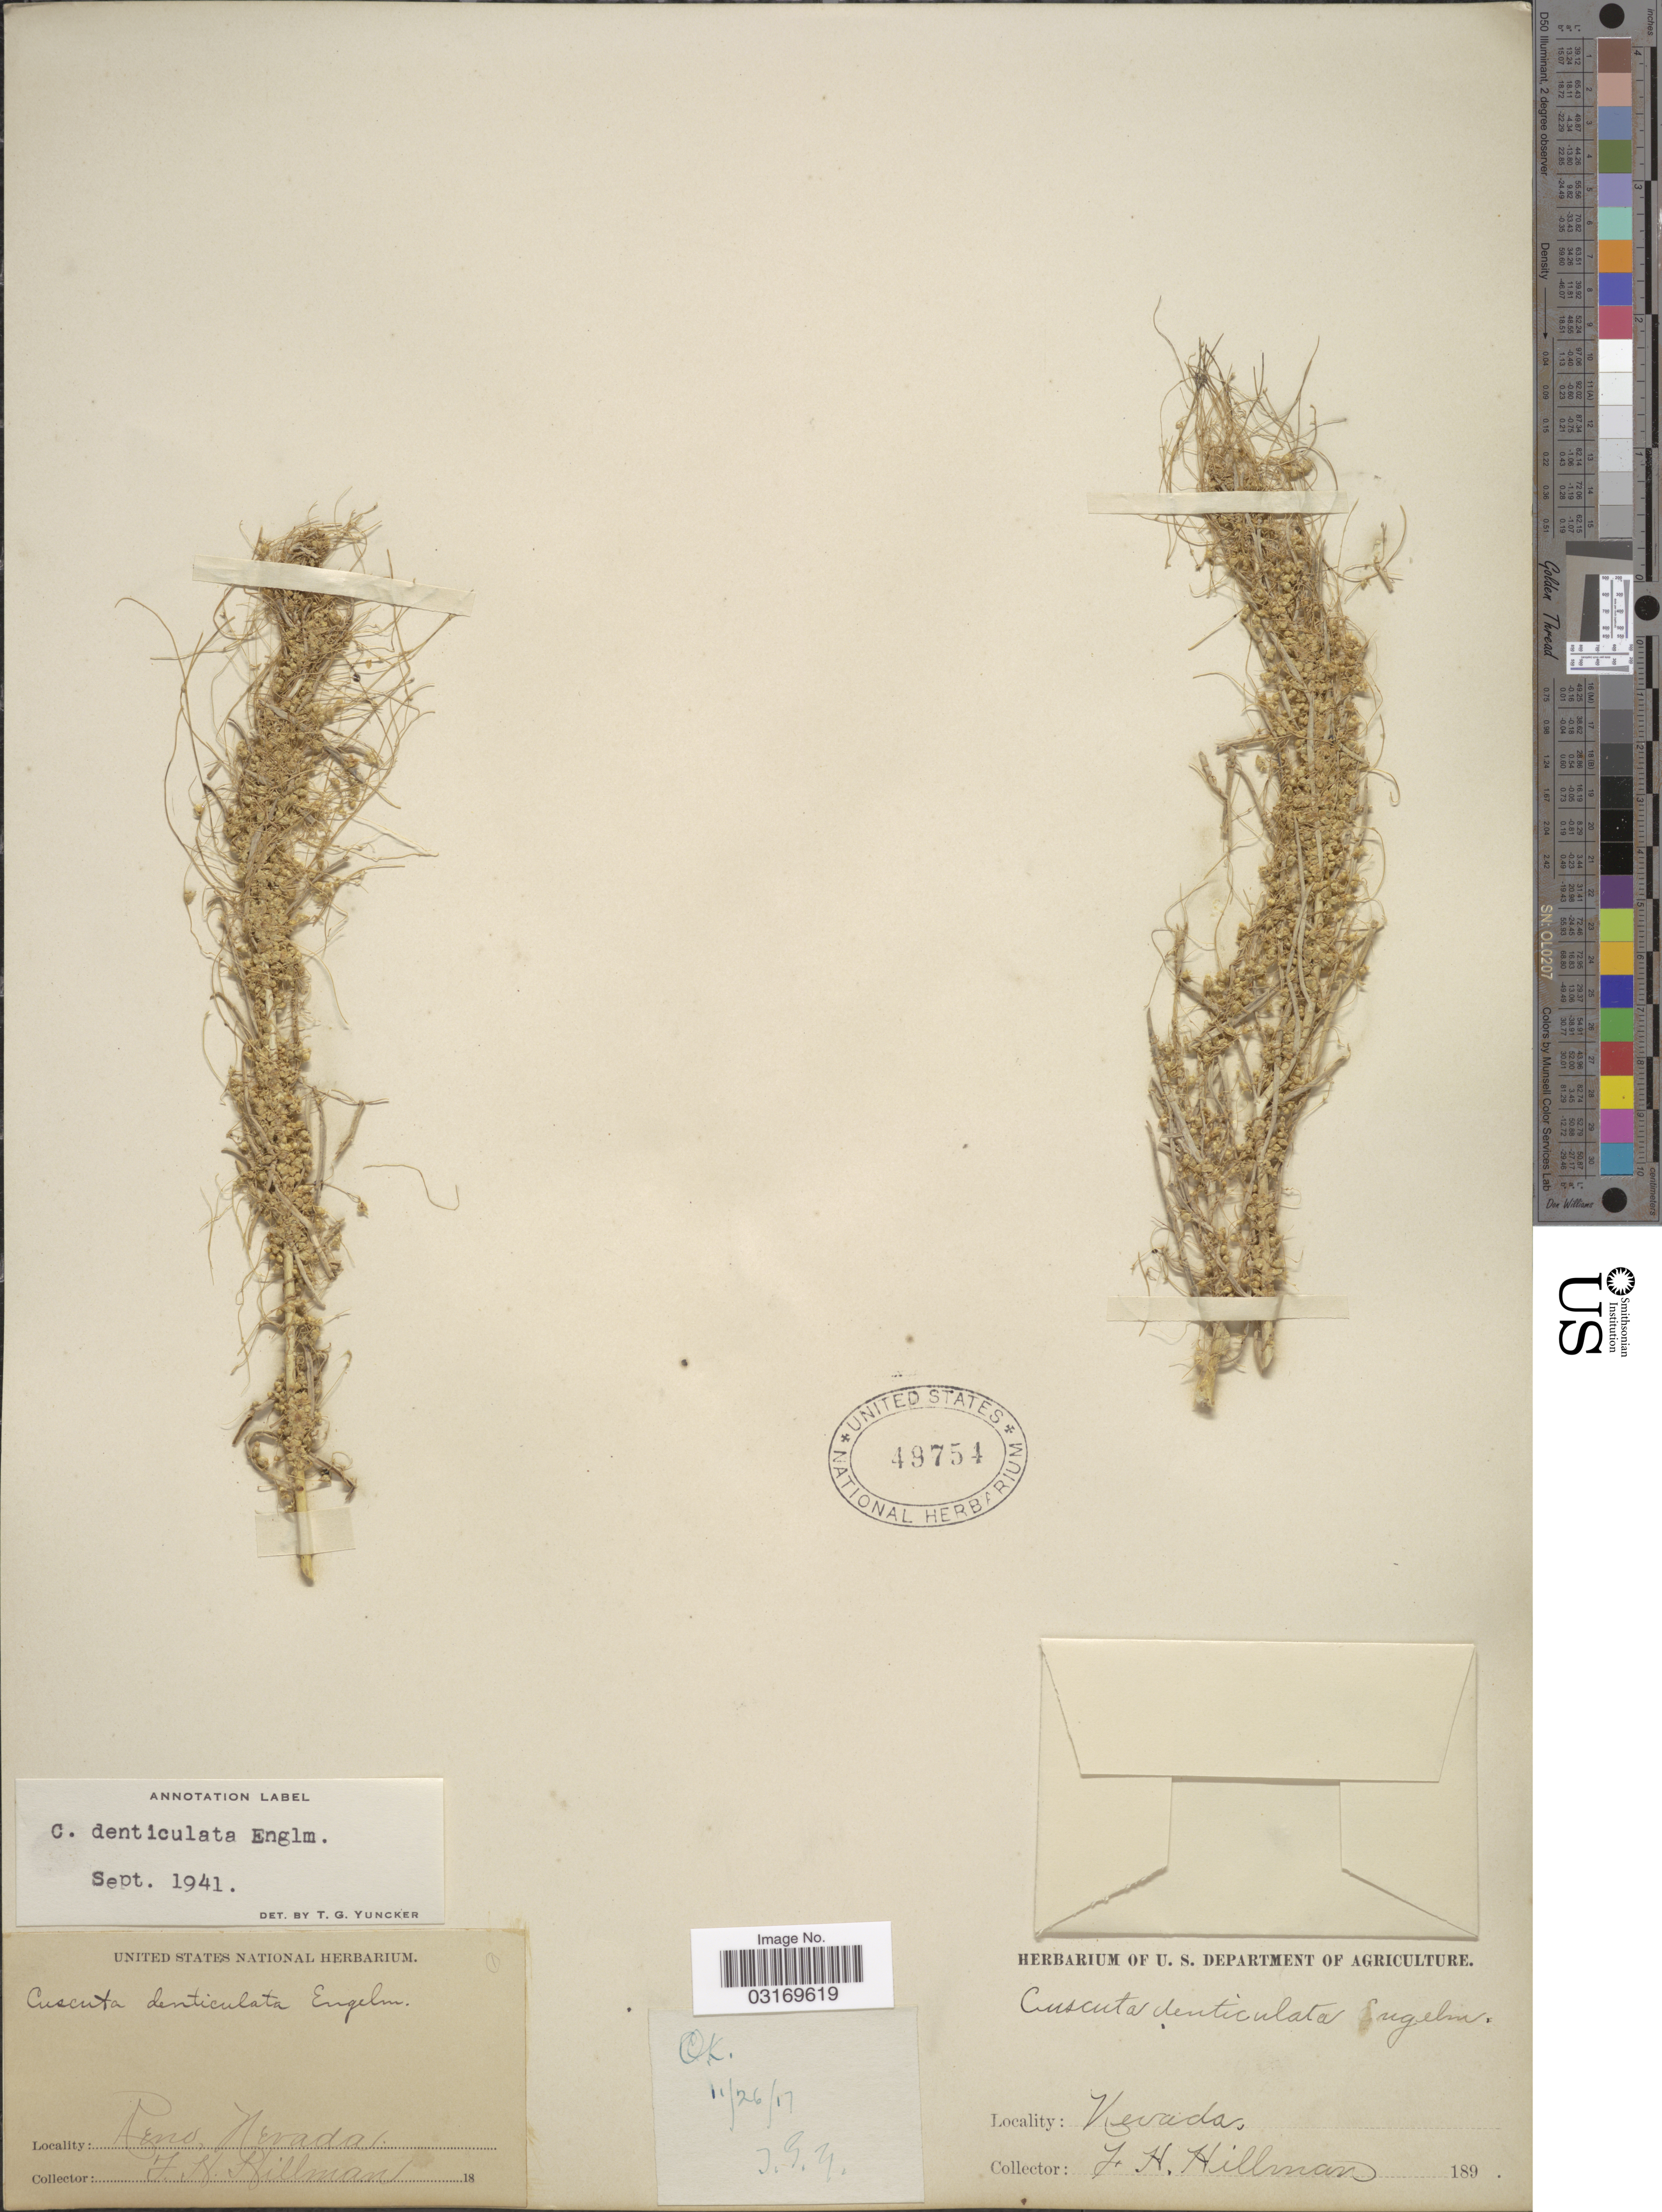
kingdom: Plantae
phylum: Tracheophyta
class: Magnoliopsida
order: Solanales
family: Convolvulaceae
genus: Cuscuta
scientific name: Cuscuta denticulata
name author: Engelm.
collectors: F. Hillman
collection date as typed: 189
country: United States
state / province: Nevada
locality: Reno.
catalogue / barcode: US 49754